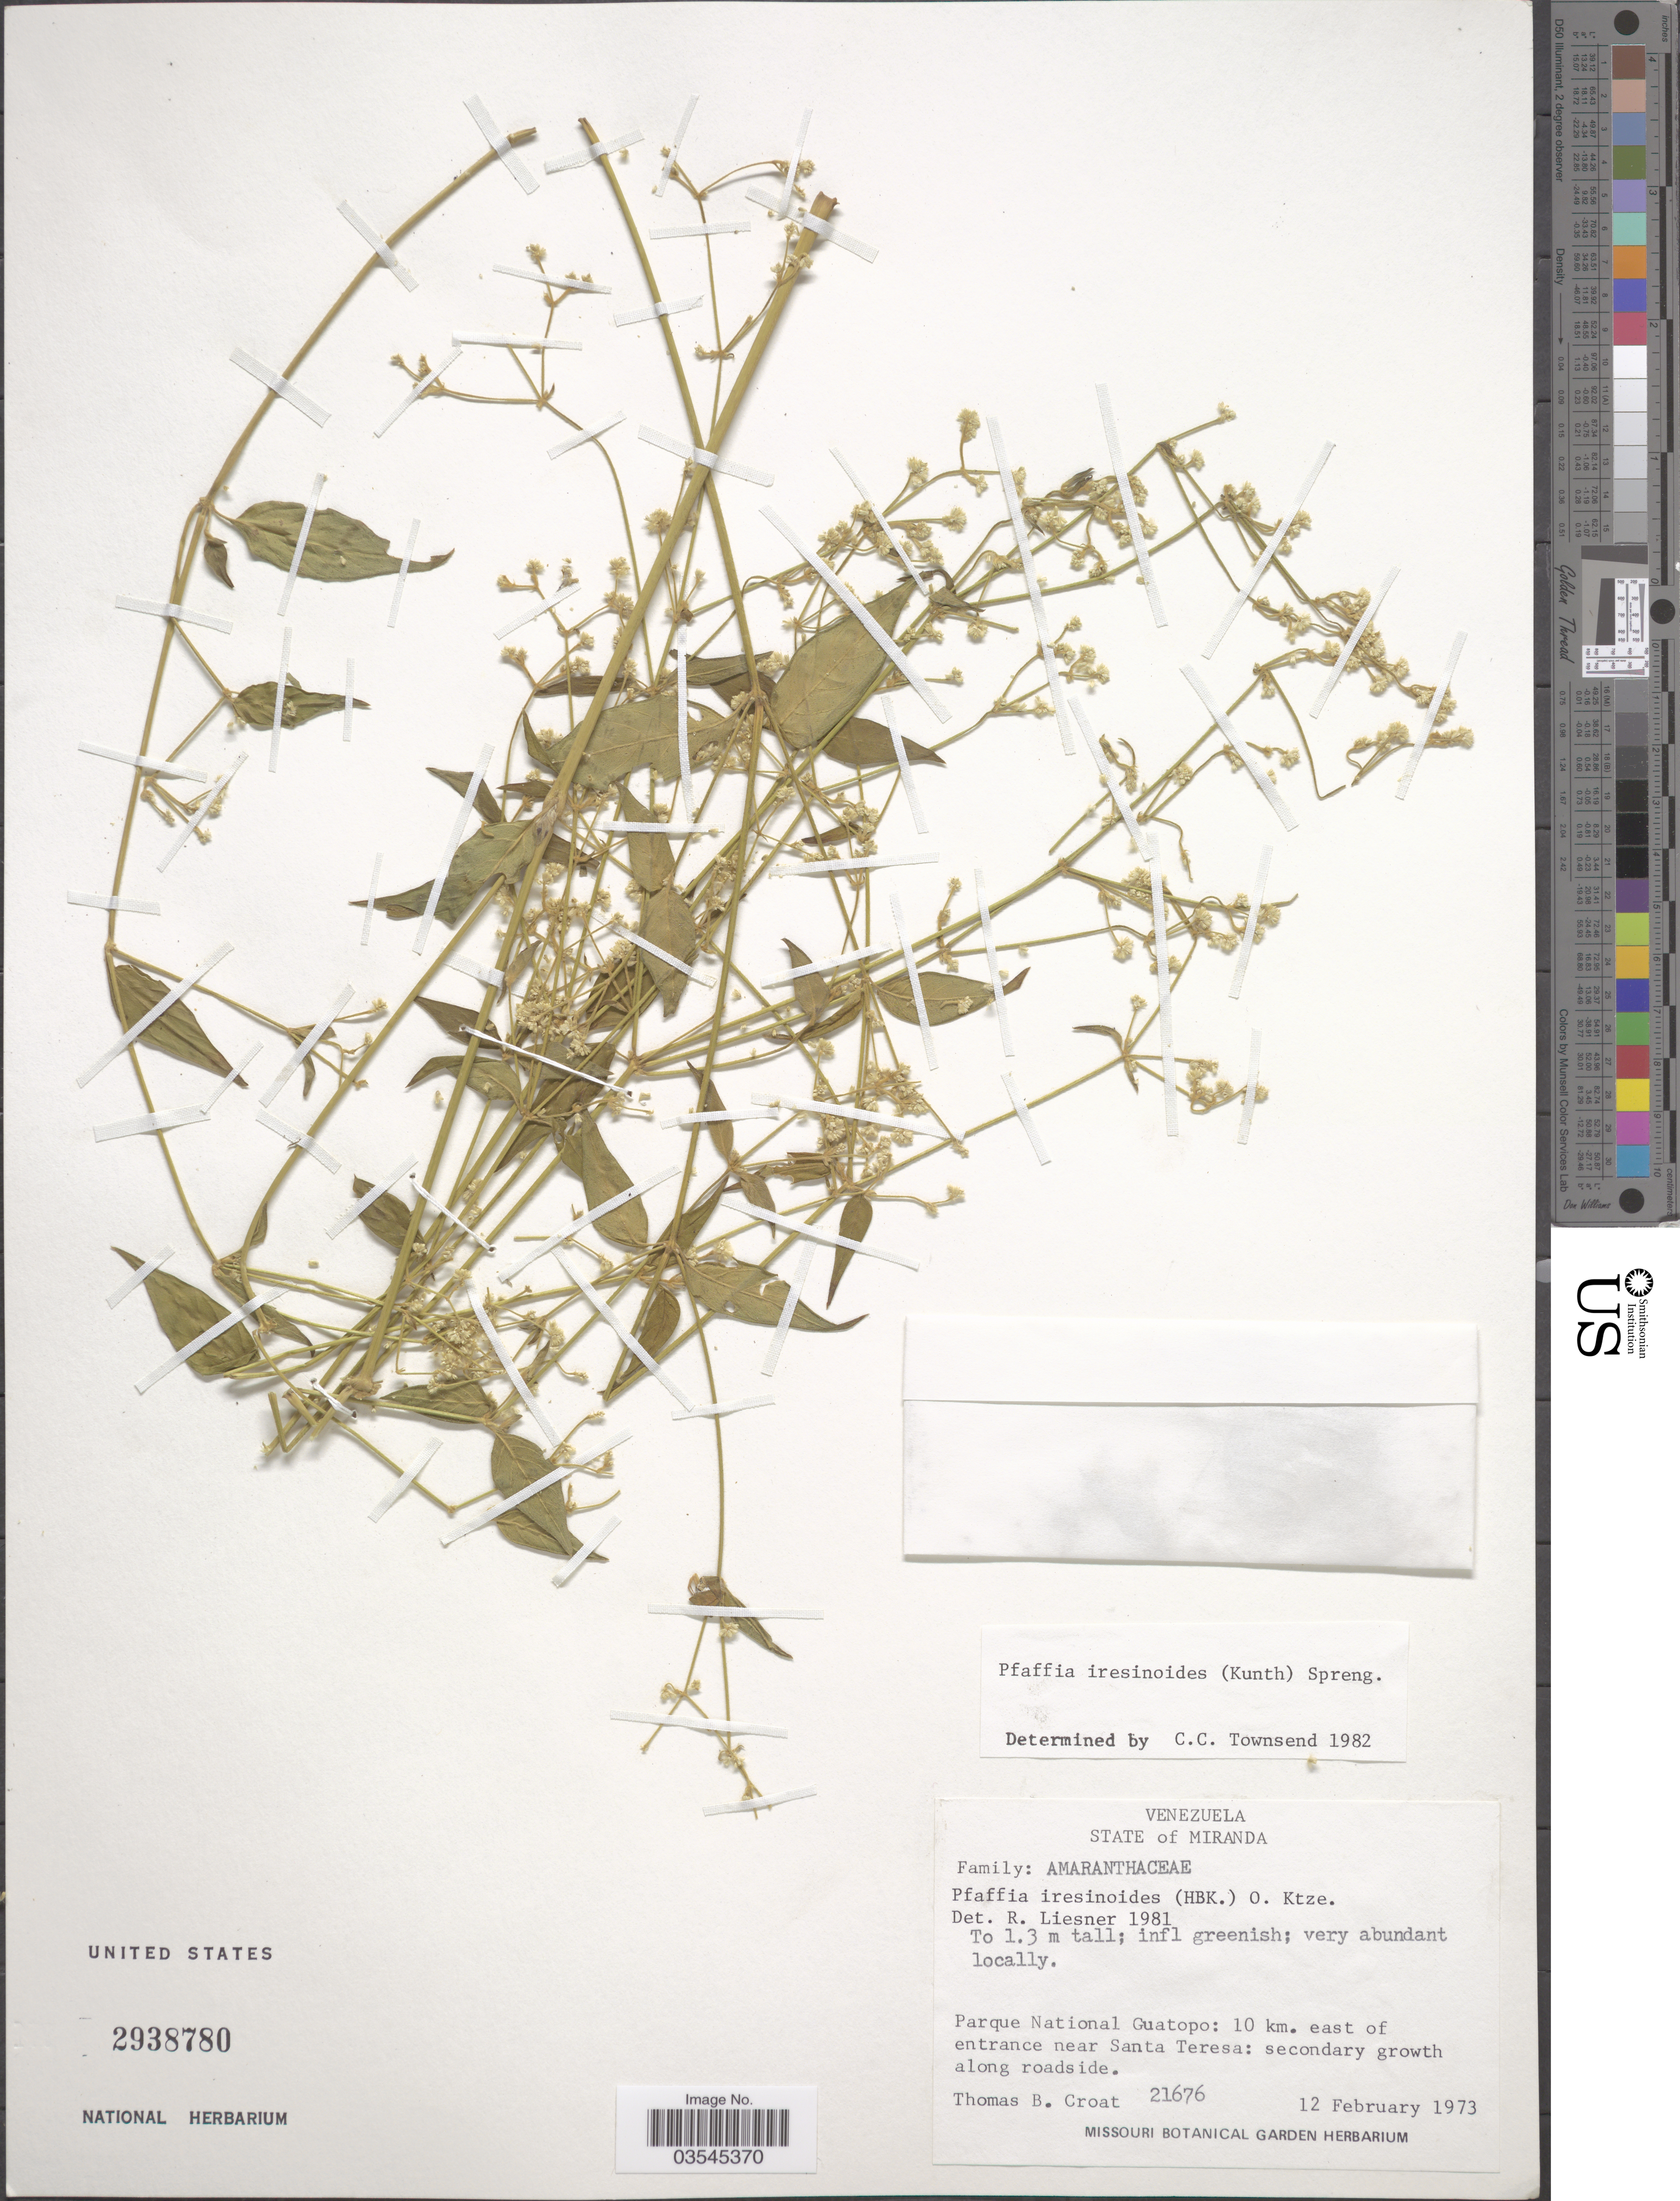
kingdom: Plantae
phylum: Tracheophyta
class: Magnoliopsida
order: Caryophyllales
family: Amaranthaceae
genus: Pfaffia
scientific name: Pfaffia iresinoides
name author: (Kunth) Spreng.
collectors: T. B. Croat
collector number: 21676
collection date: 1973-02-12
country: Venezuela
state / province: Miranda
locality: Parque National Guatopo: 10 km. east of entrance near Santa Teresa.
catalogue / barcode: US 2938780